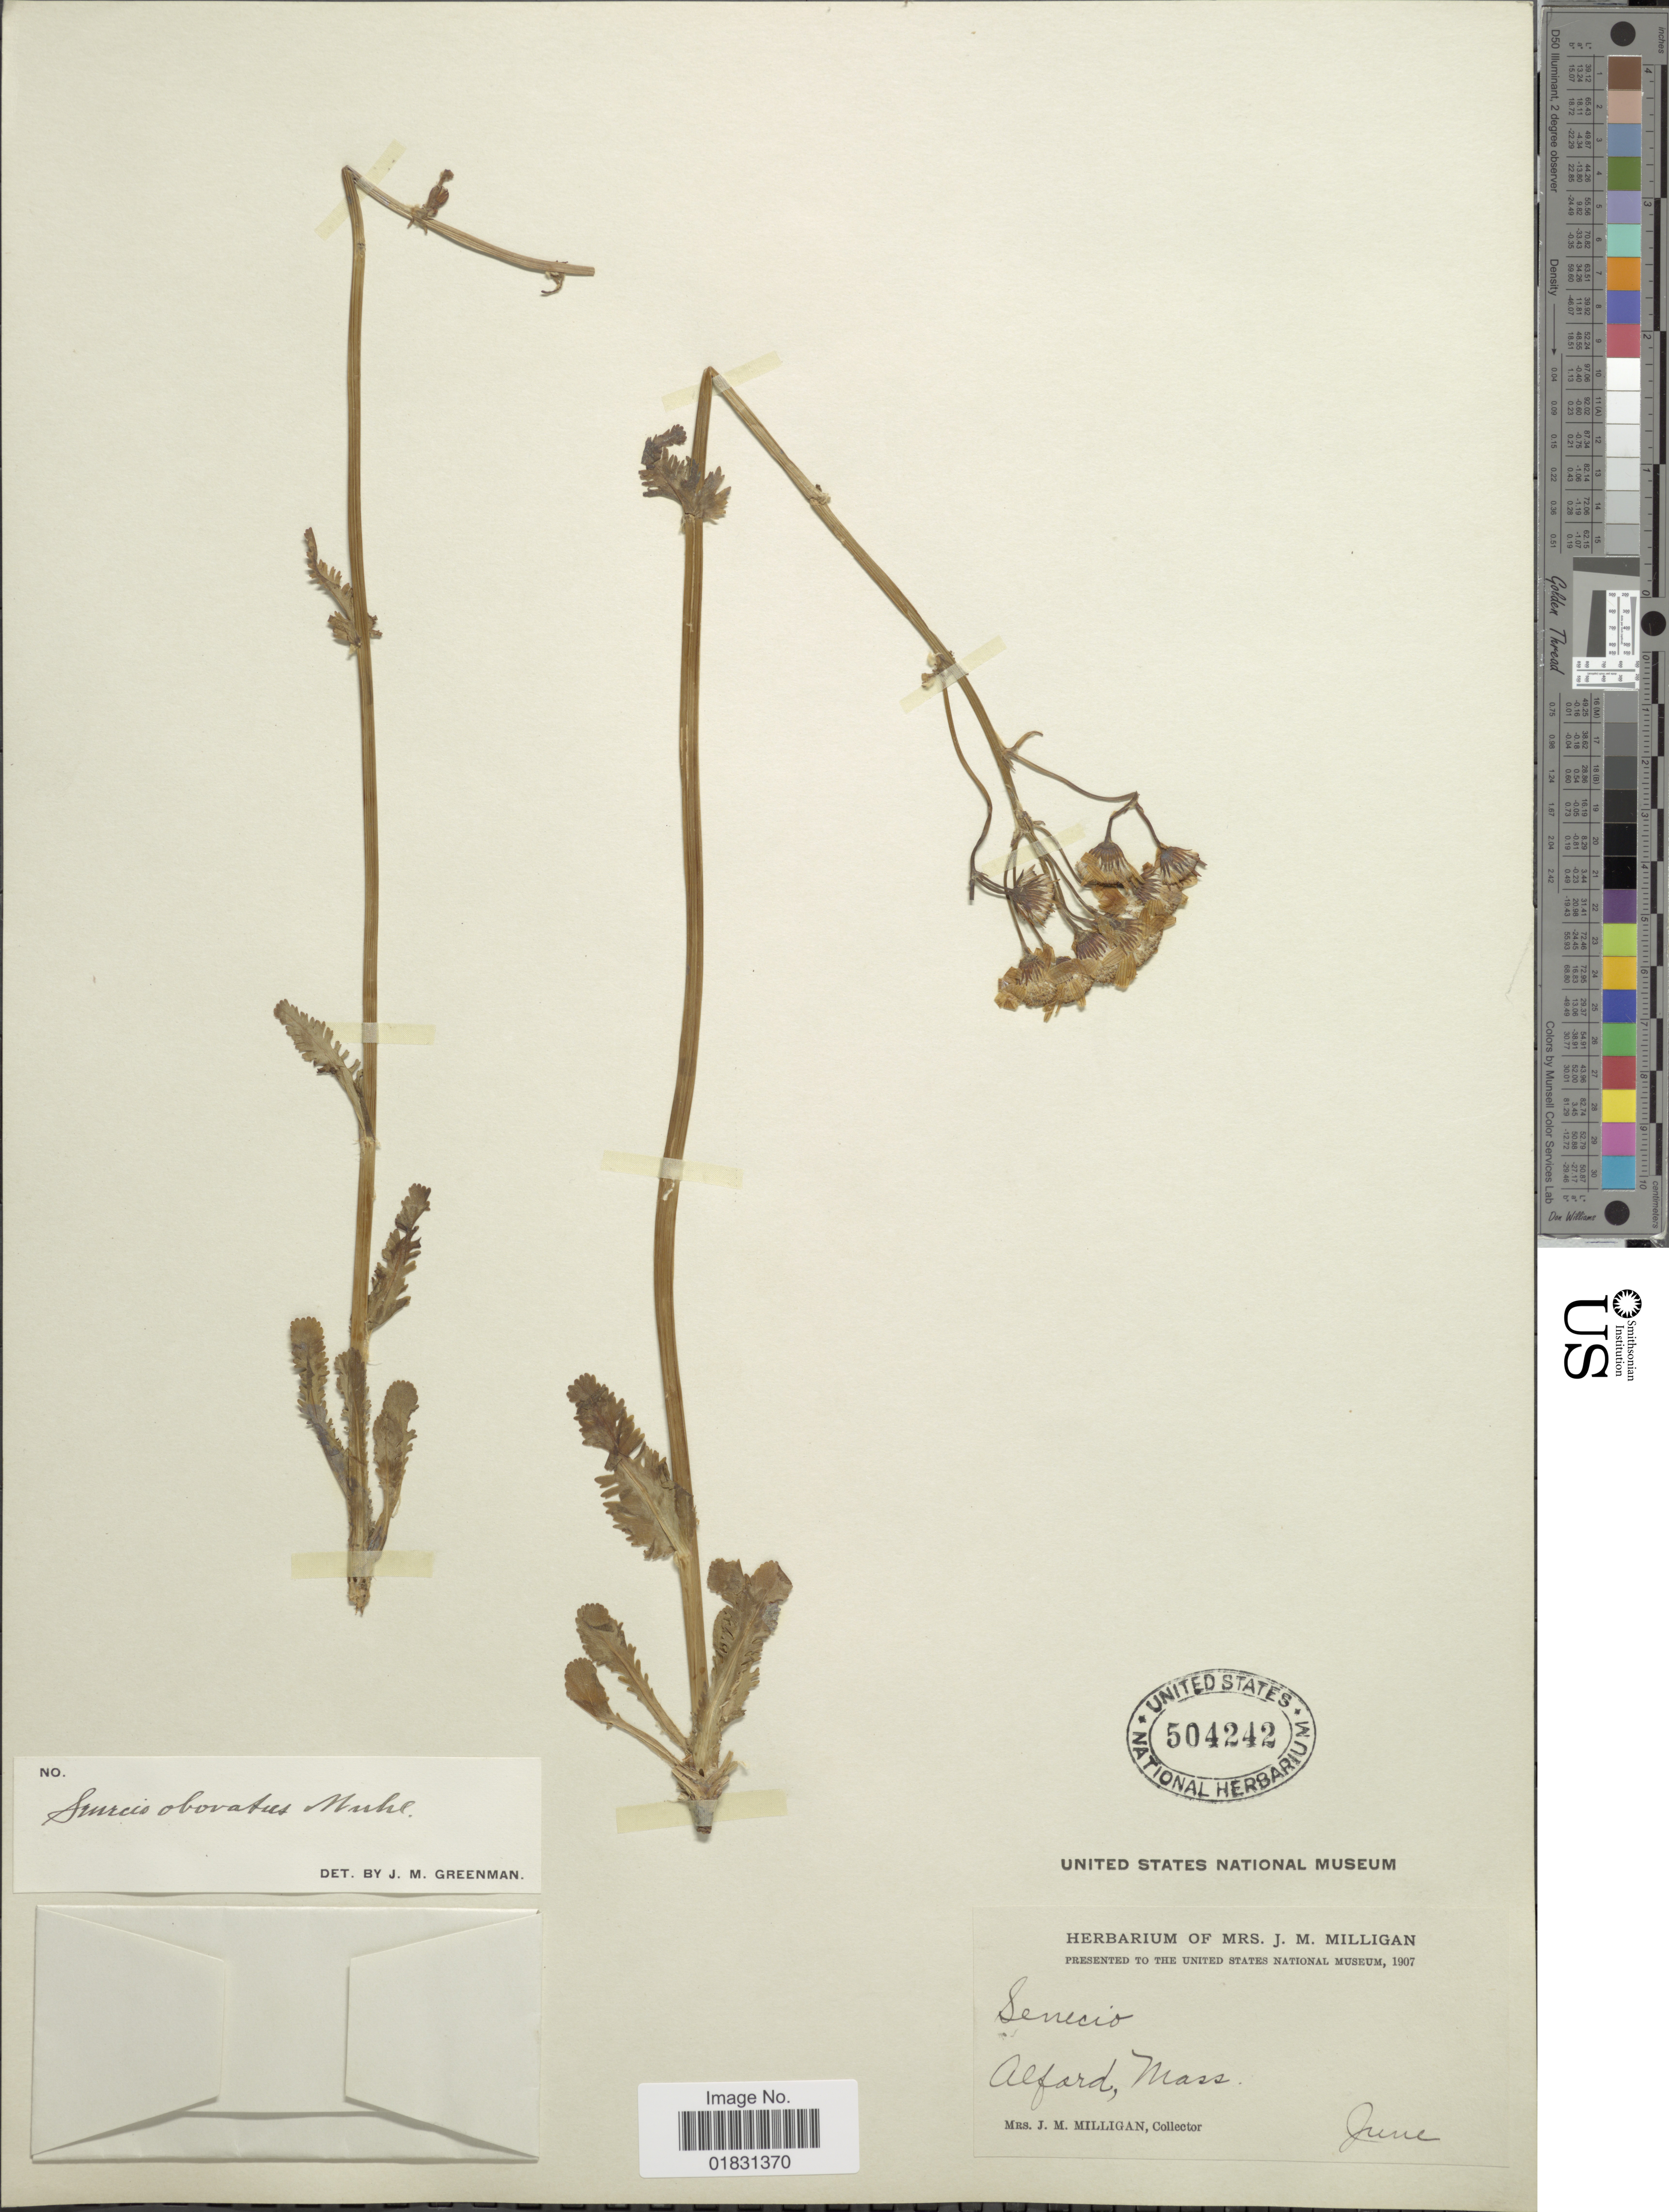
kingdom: Plantae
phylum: Tracheophyta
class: Magnoliopsida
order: Asterales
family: Asteraceae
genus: Packera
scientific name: Packera obovata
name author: (Muhl. ex Willd.) W.A. Weber & Á. Löve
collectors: J. M. Milligan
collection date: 1907-06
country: United States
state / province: Massachusetts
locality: Alfard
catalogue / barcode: US 504242